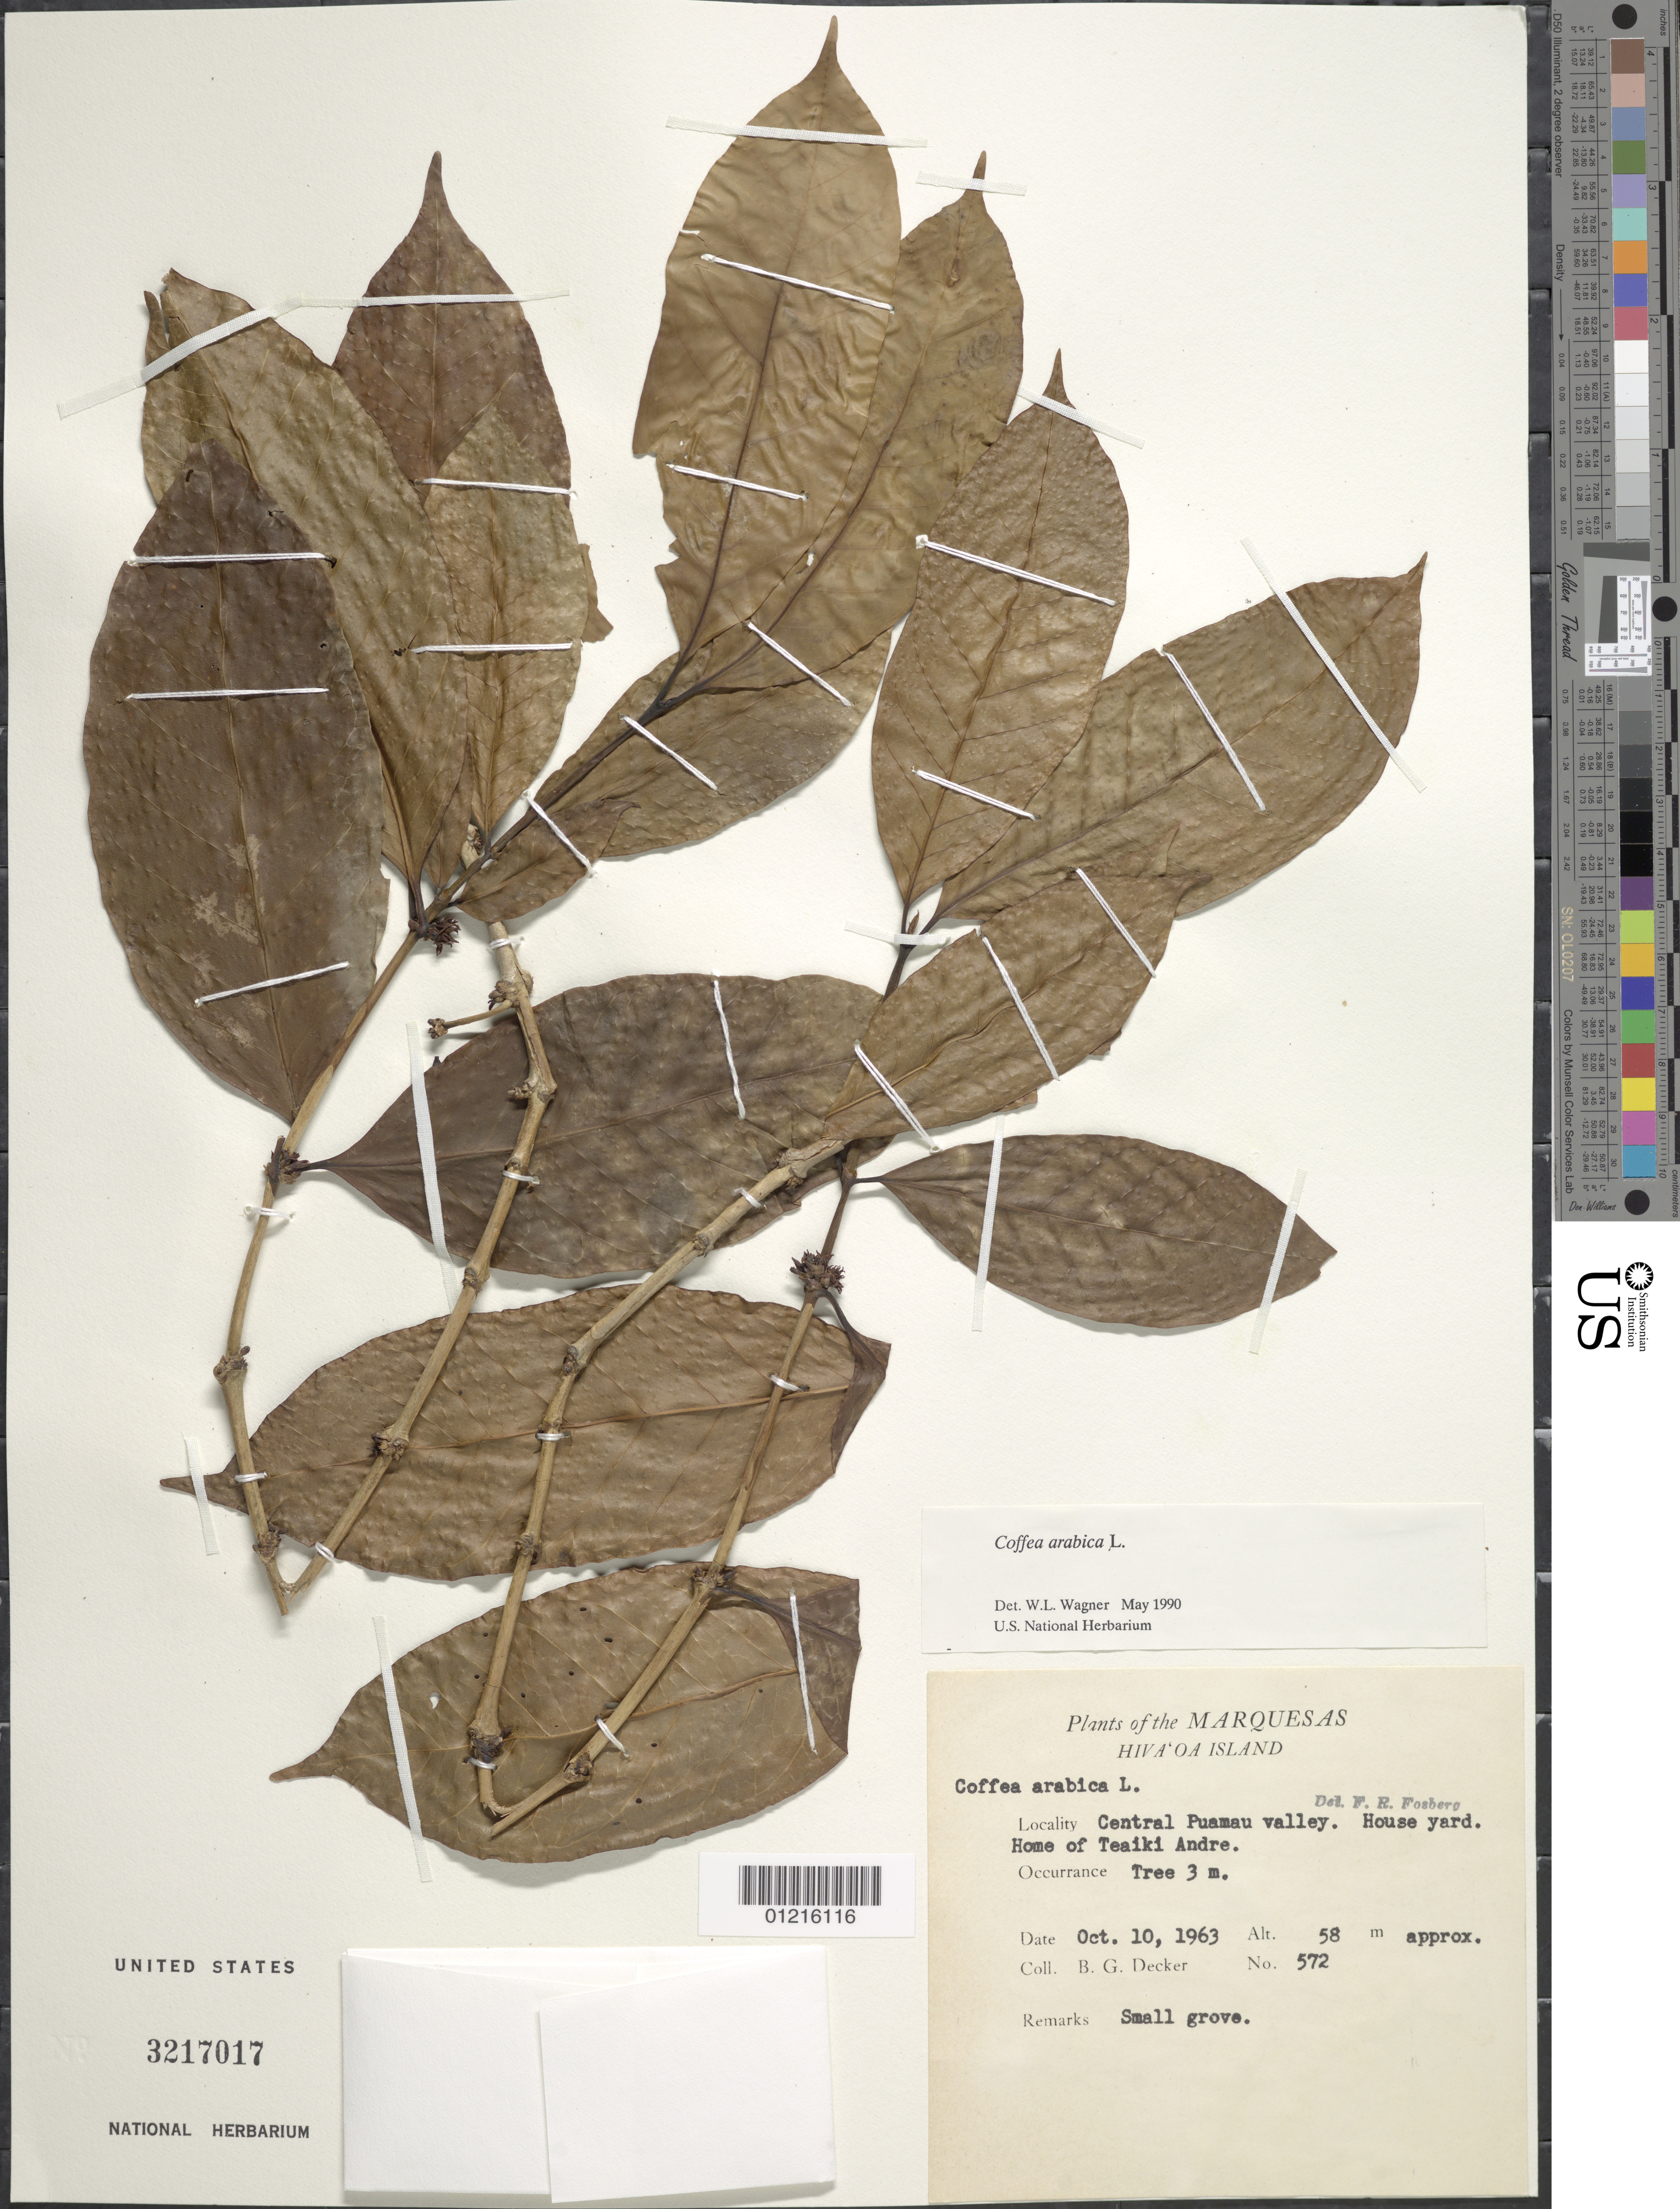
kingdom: Plantae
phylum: Tracheophyta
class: Magnoliopsida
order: Gentianales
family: Rubiaceae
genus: Coffea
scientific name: Coffea arabica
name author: L.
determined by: Wagner, W. L., (BOT), Smithsonian Institution - National Museum of Natural History (UNITED STATES)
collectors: B. G. Decker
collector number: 572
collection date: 1963-10-10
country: French Polynesia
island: Hiva Oa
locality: central Puamau Valley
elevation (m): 58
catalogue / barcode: US 3217017